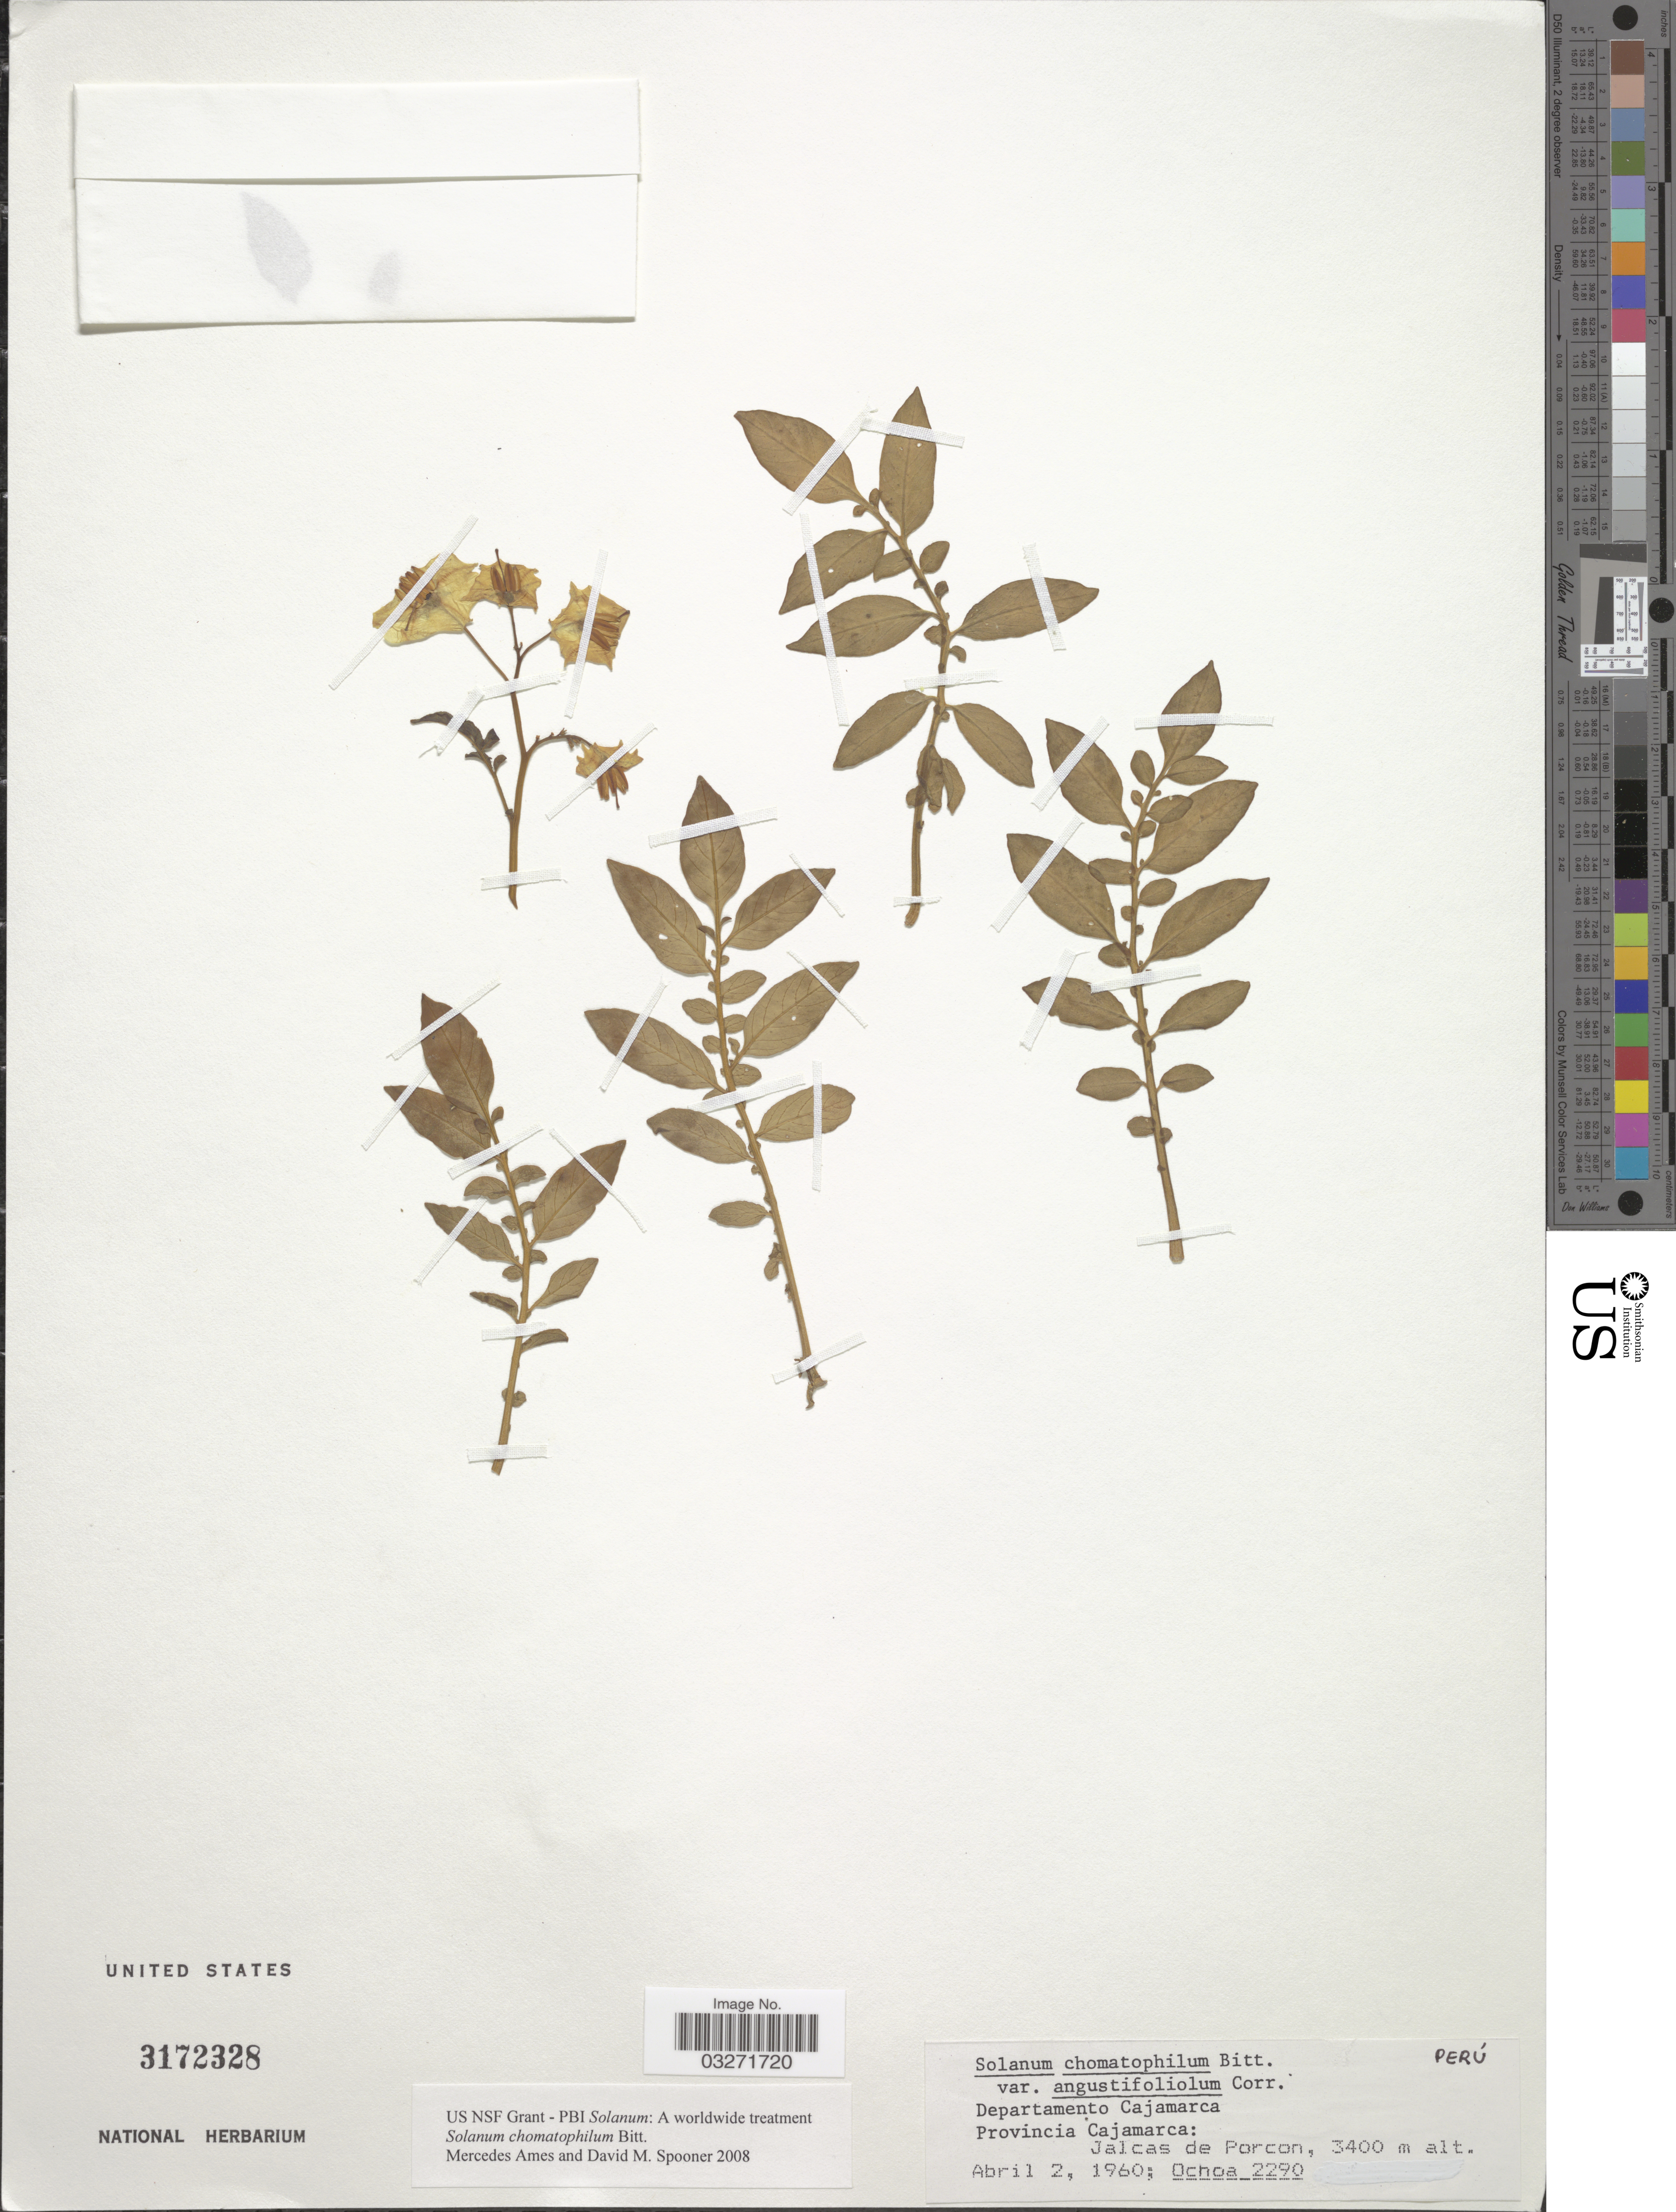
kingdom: Plantae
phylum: Tracheophyta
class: Magnoliopsida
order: Solanales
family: Solanaceae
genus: Solanum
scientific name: Solanum chomatophilum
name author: Bitter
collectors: -. Ochoa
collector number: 2290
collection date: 1960-04-02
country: Peru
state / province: Cajamarca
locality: Departamento Cajamarca. Provincia Cajamarca: Jalcas de Porcon.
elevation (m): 3400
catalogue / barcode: US 3172328